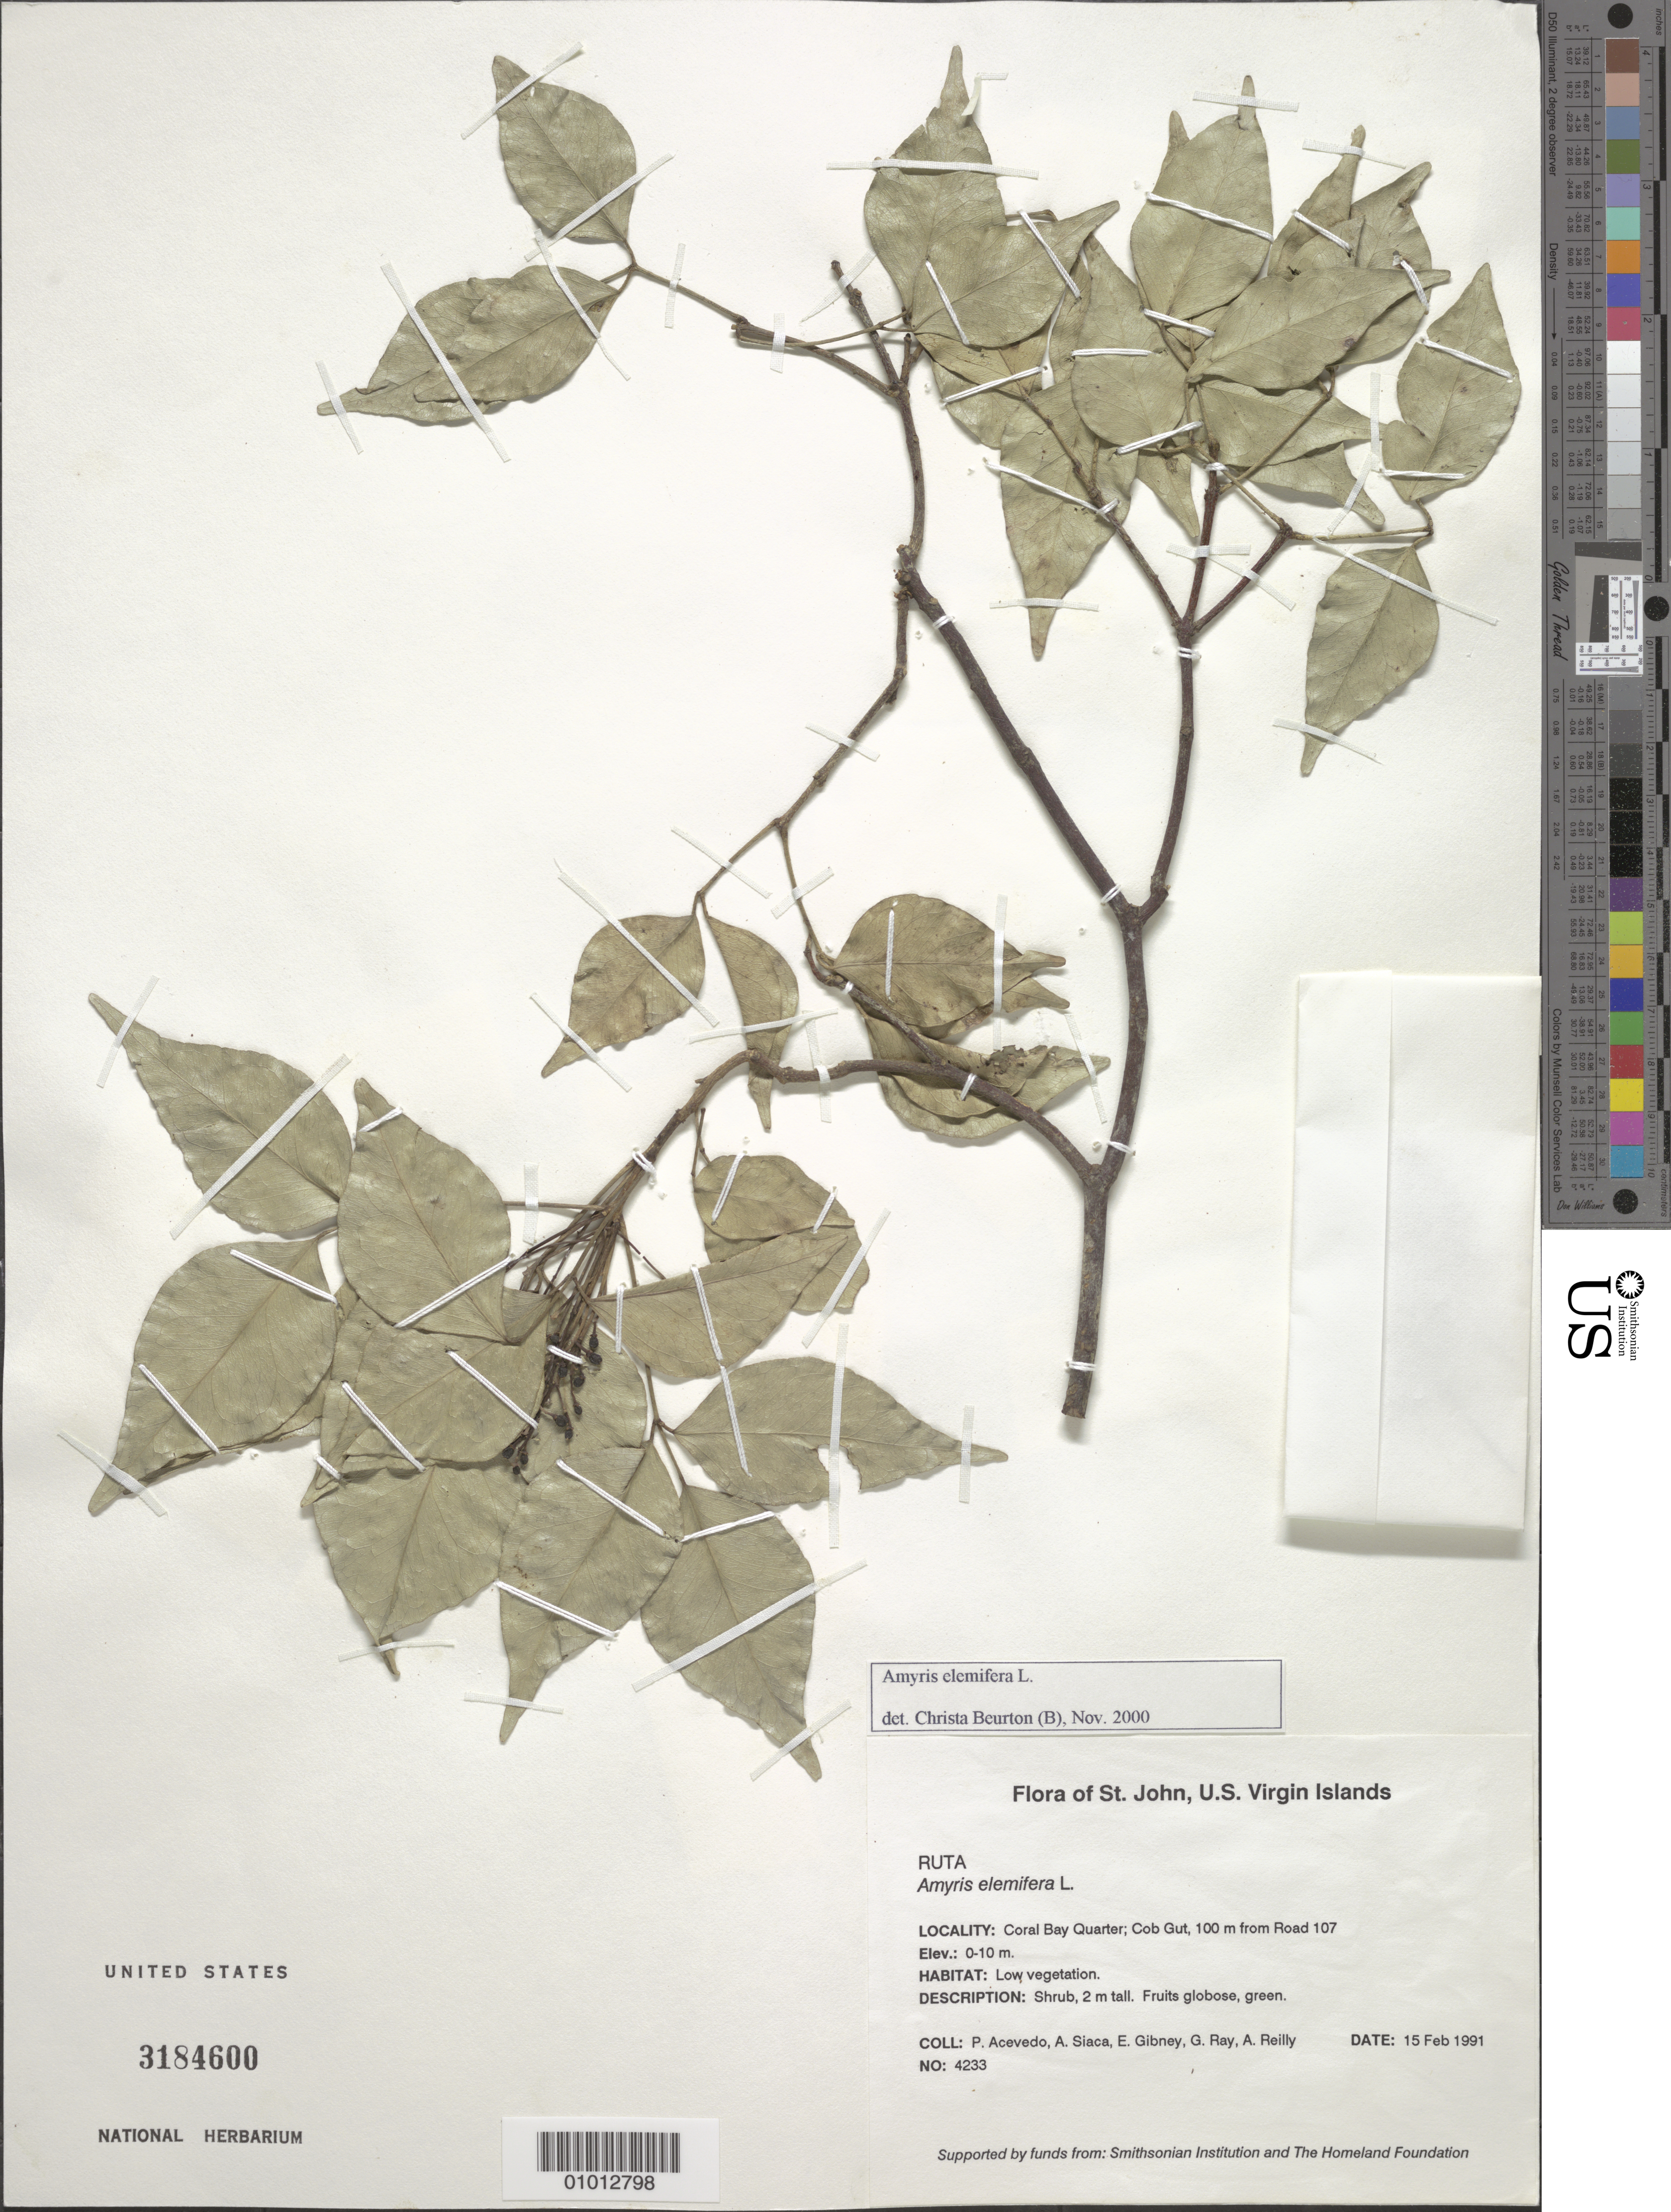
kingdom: Plantae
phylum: Tracheophyta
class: Magnoliopsida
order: Sapindales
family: Rutaceae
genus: Amyris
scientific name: Amyris elemifera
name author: L.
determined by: Buerton, C.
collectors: P. Acevedo-Rodr., A. Siaca, E. Gibney, G. Ray & A. Reilly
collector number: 4233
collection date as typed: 15 Feb 1991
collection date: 1991-02-15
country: U.S. Virgin Islands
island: St. John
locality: Coral Bay Quarter; Cob Gut, 100 m from Road 107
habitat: Low vegetation.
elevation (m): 0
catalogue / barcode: US 3184600